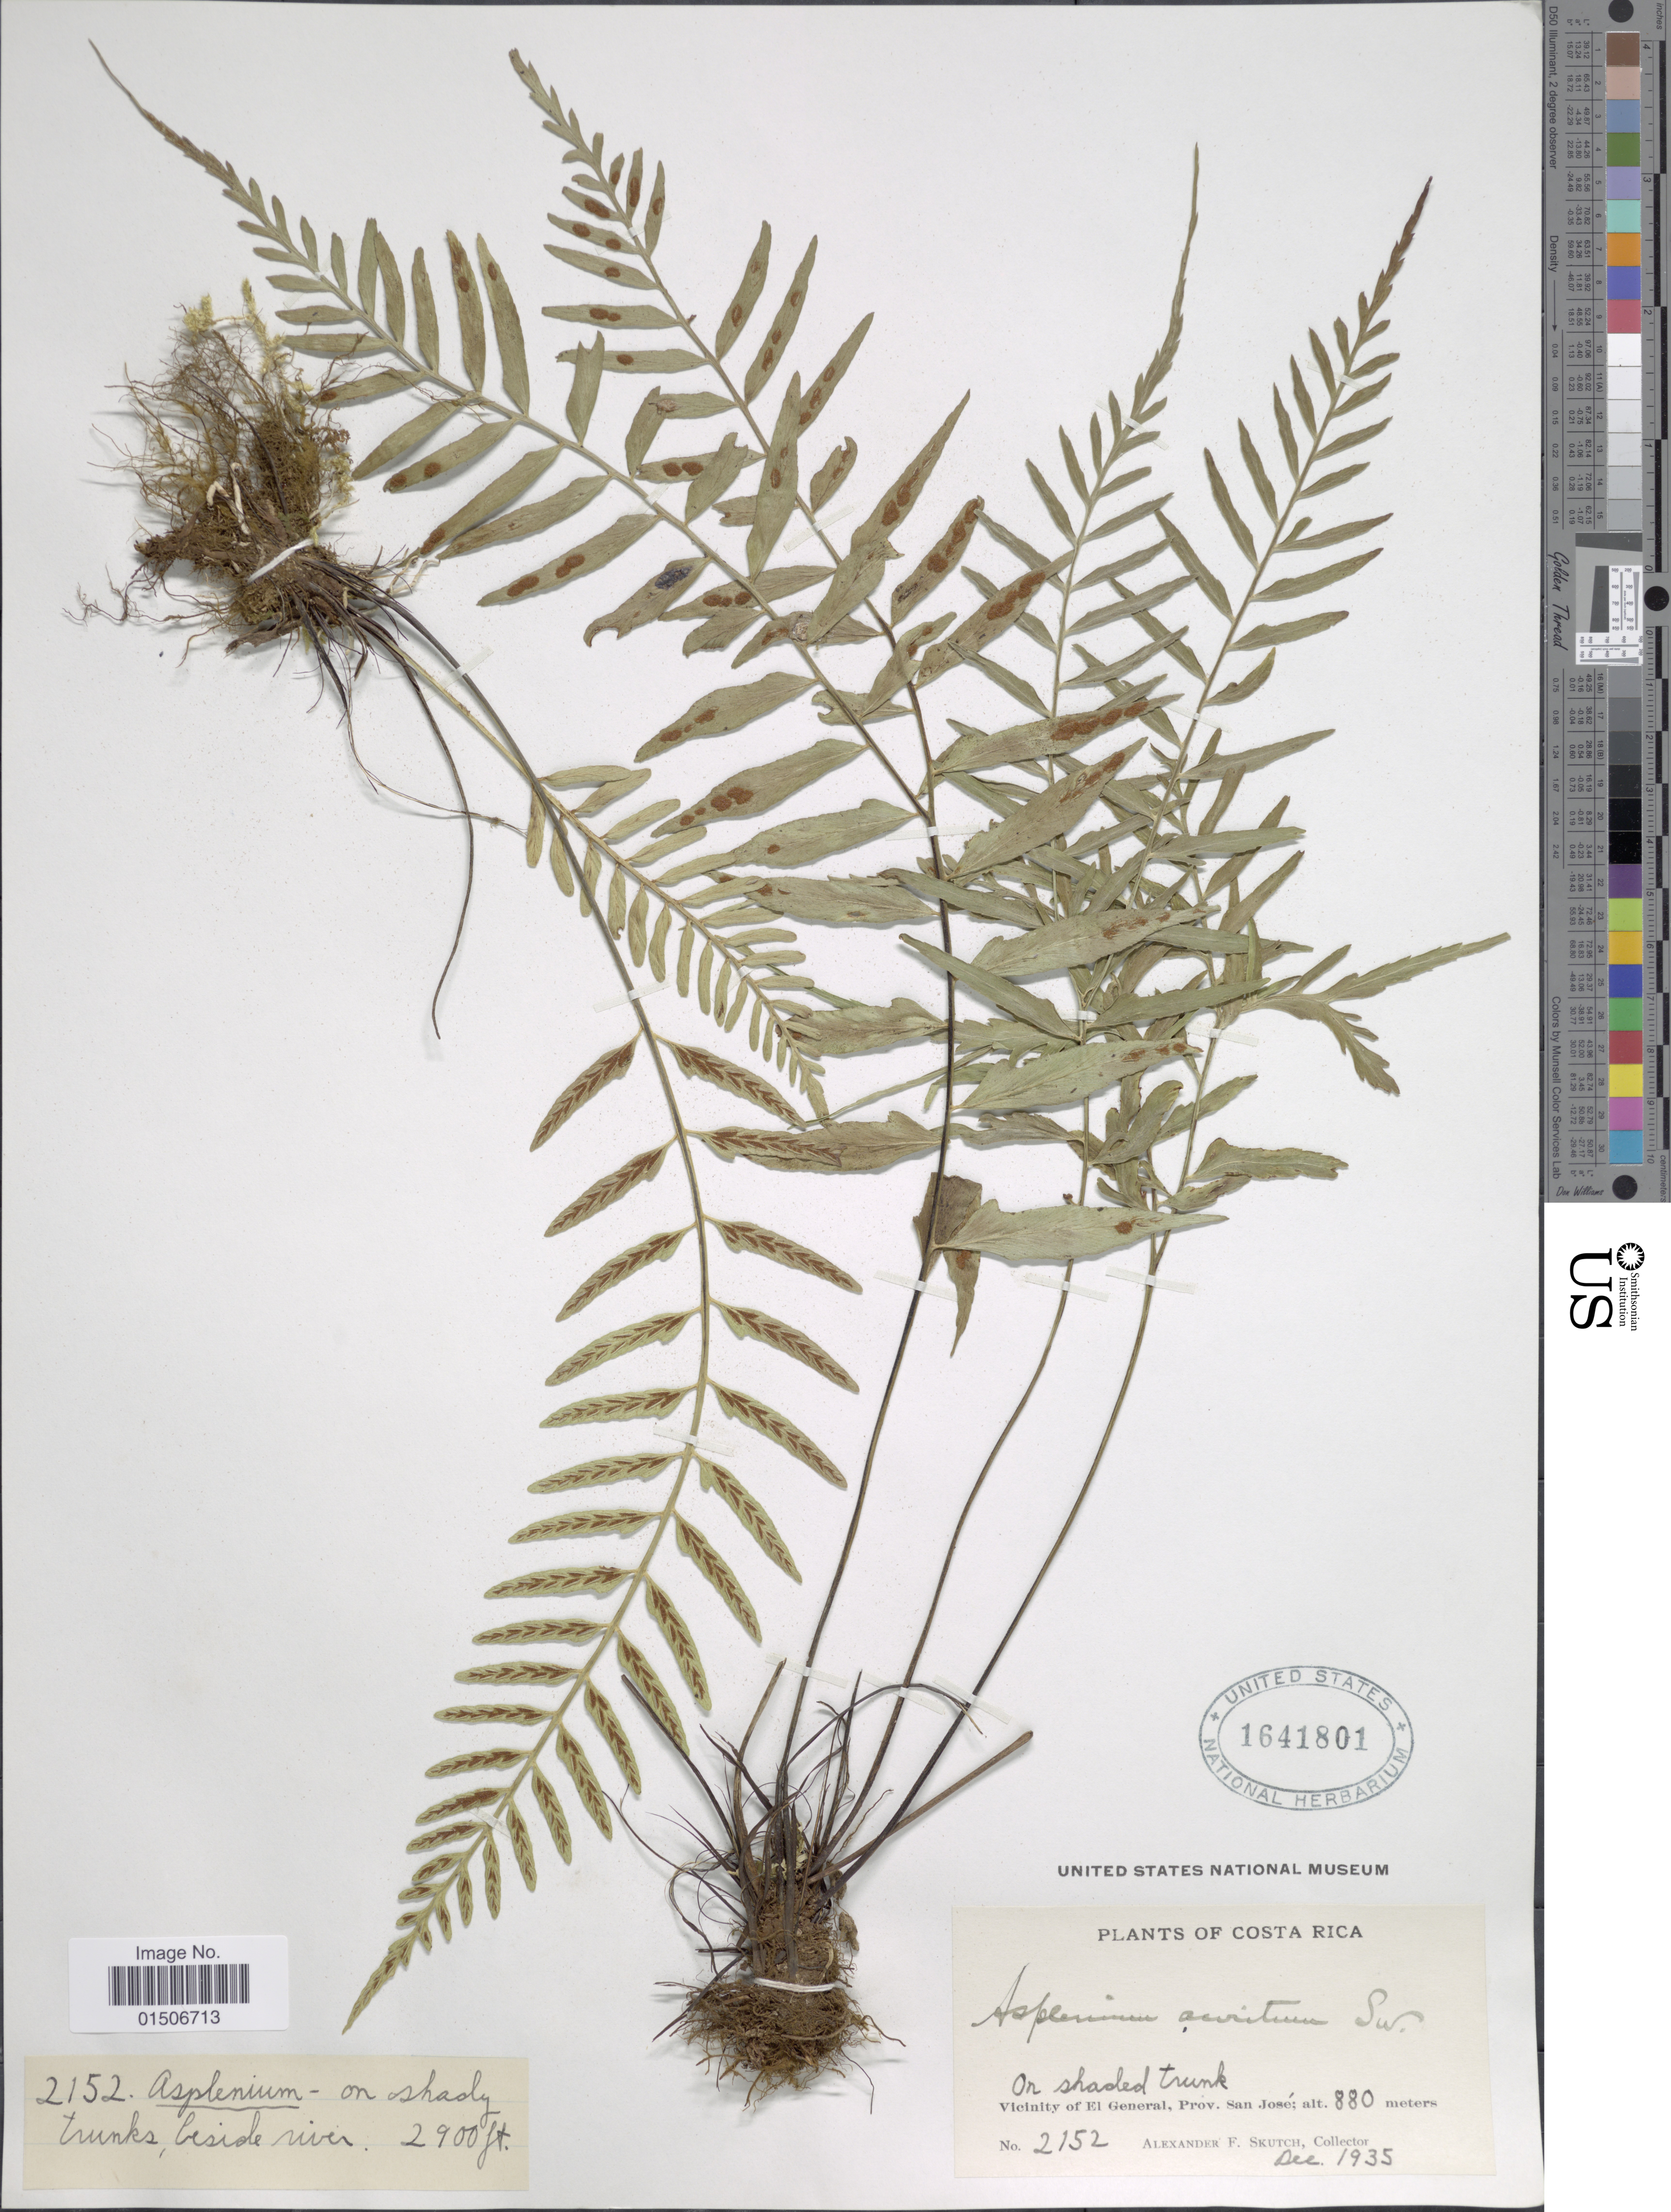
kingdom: Plantae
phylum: Tracheophyta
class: Polypodiopsida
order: Polypodiales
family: Aspleniaceae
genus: Asplenium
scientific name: Asplenium levyi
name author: E. Fourn.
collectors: A. F. Skutch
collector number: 2152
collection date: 1935-12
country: Costa Rica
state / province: San José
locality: On shaded trunk, Vicinity of El General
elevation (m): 880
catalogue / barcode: US 1641801